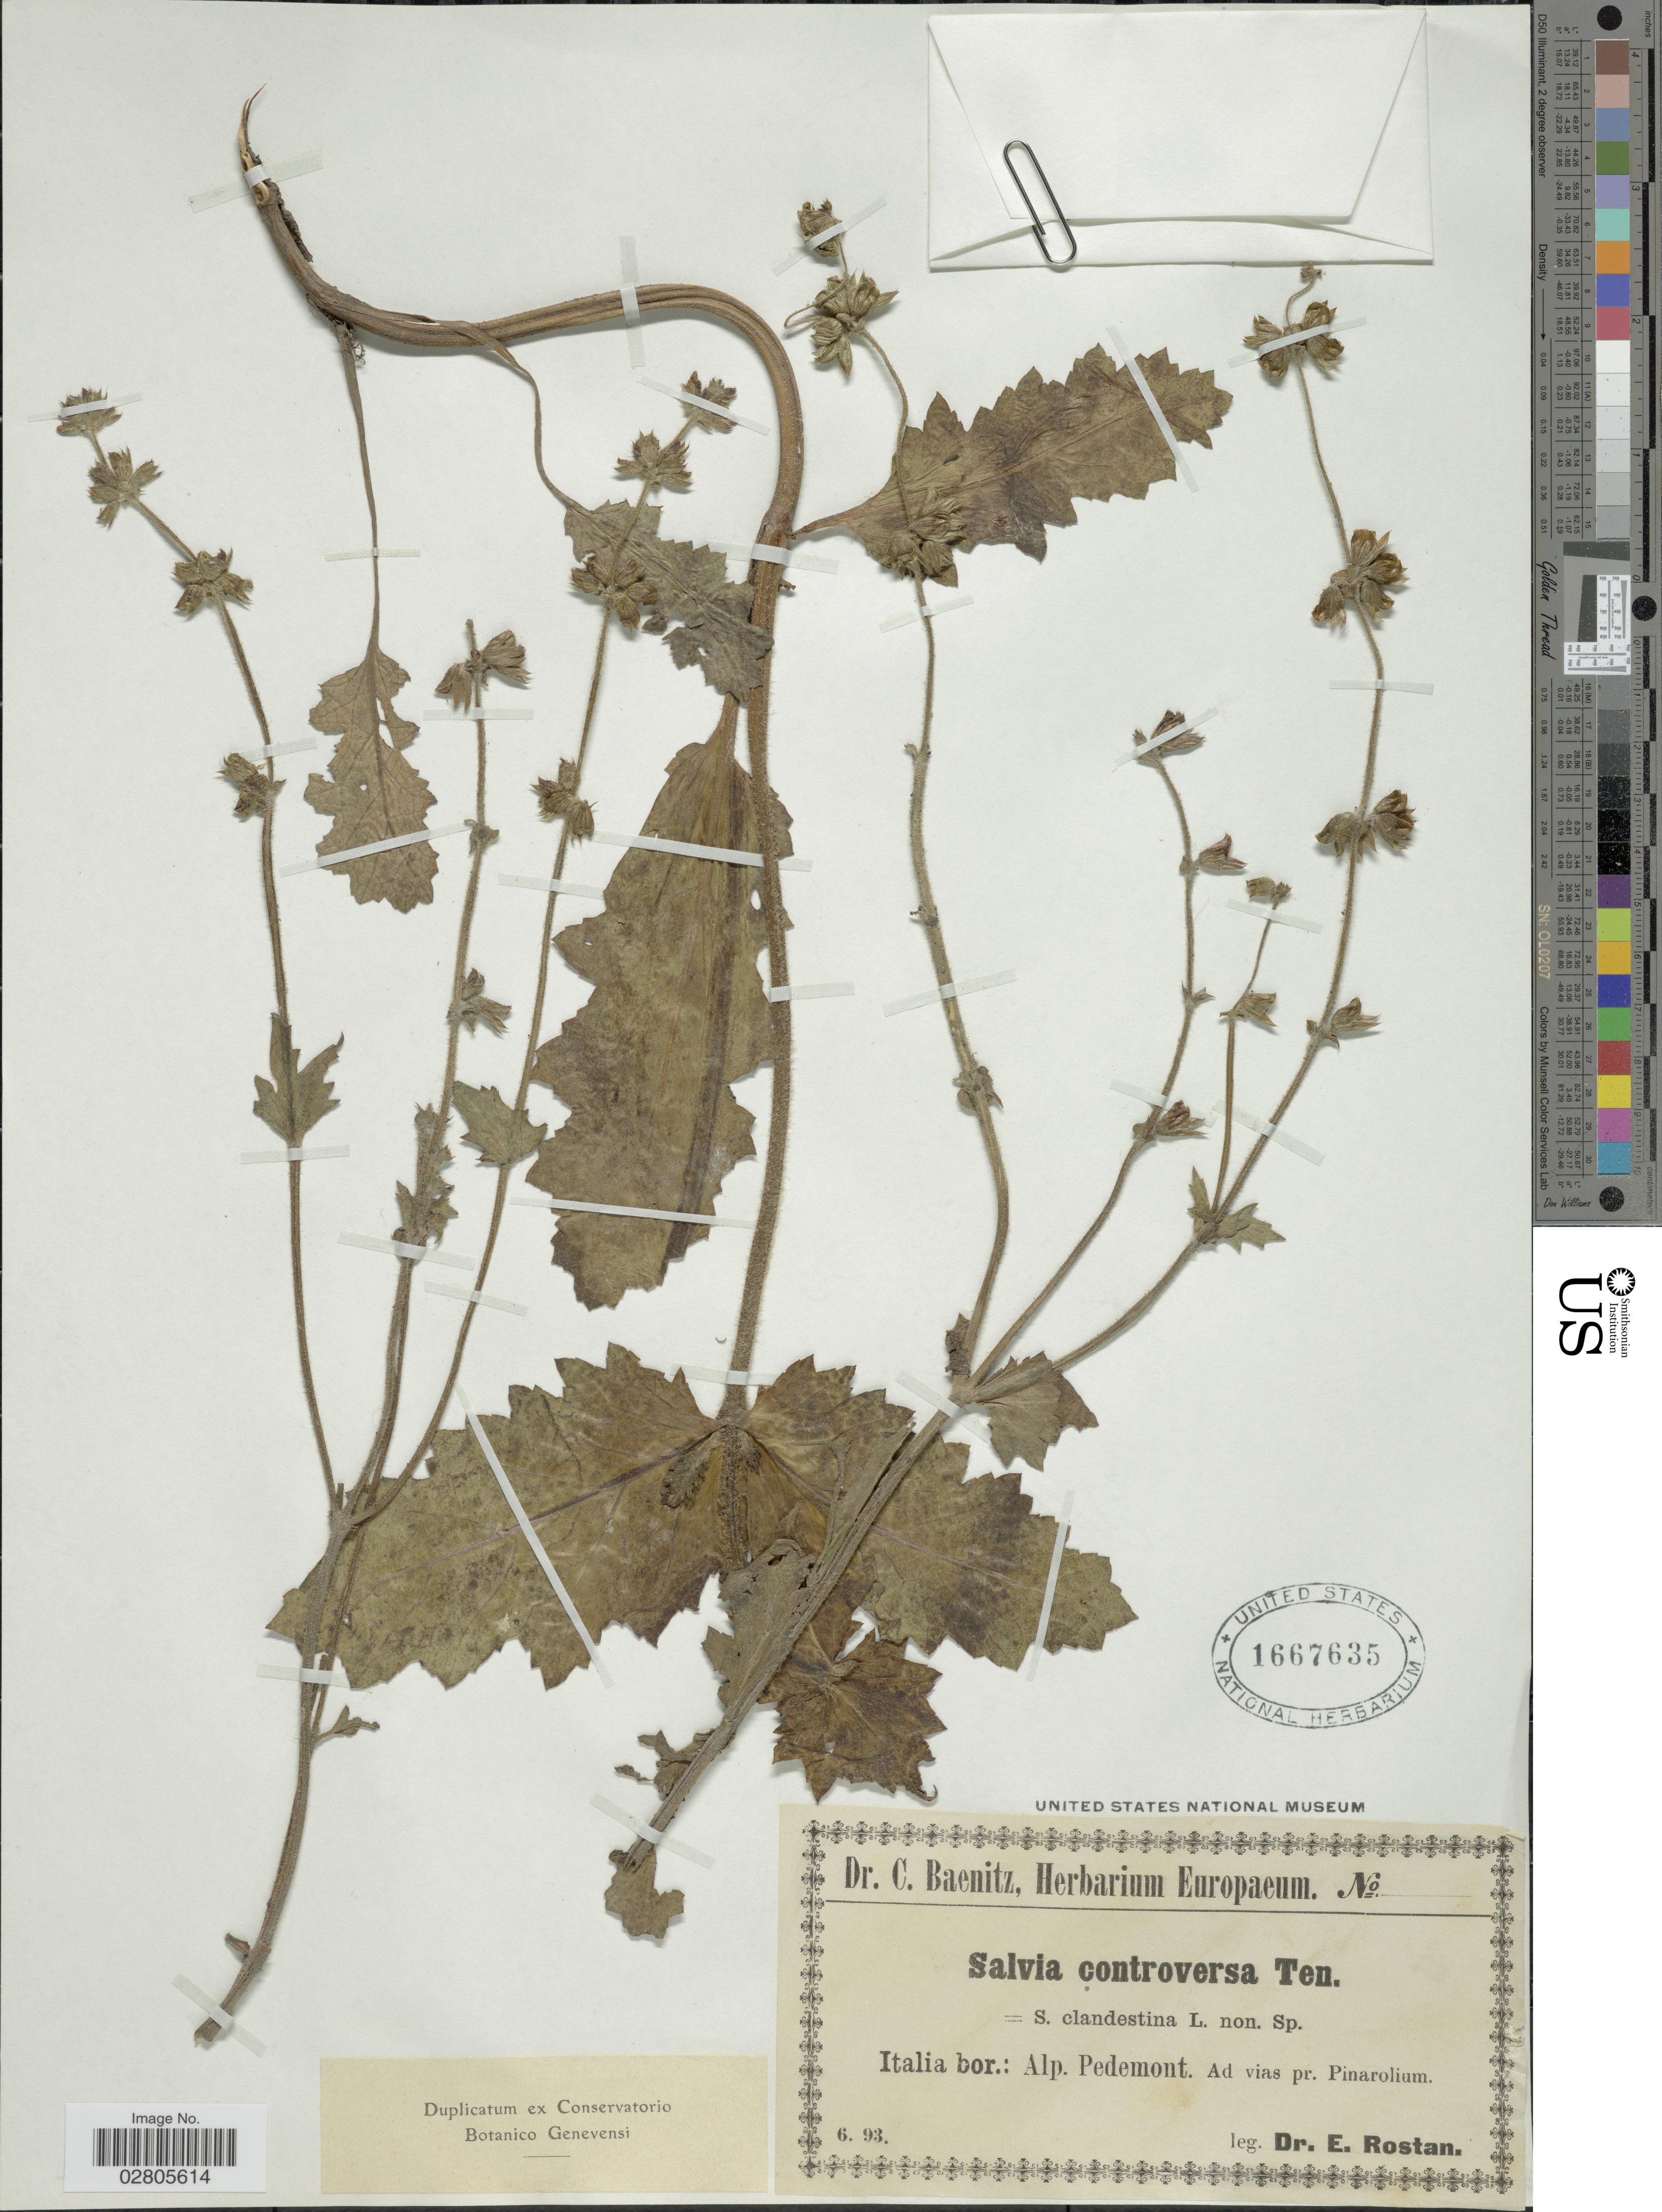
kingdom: Plantae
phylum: Tracheophyta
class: Magnoliopsida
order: Lamiales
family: Lamiaceae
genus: Salvia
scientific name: Salvia controversa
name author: Ten.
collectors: E. Rostan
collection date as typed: Transcribed d/m/y: /6/93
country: Italy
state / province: Piedmont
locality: Italia bor.: Alp. Pedemont. Ad vias pr. Pinarolium.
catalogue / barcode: US 1667635